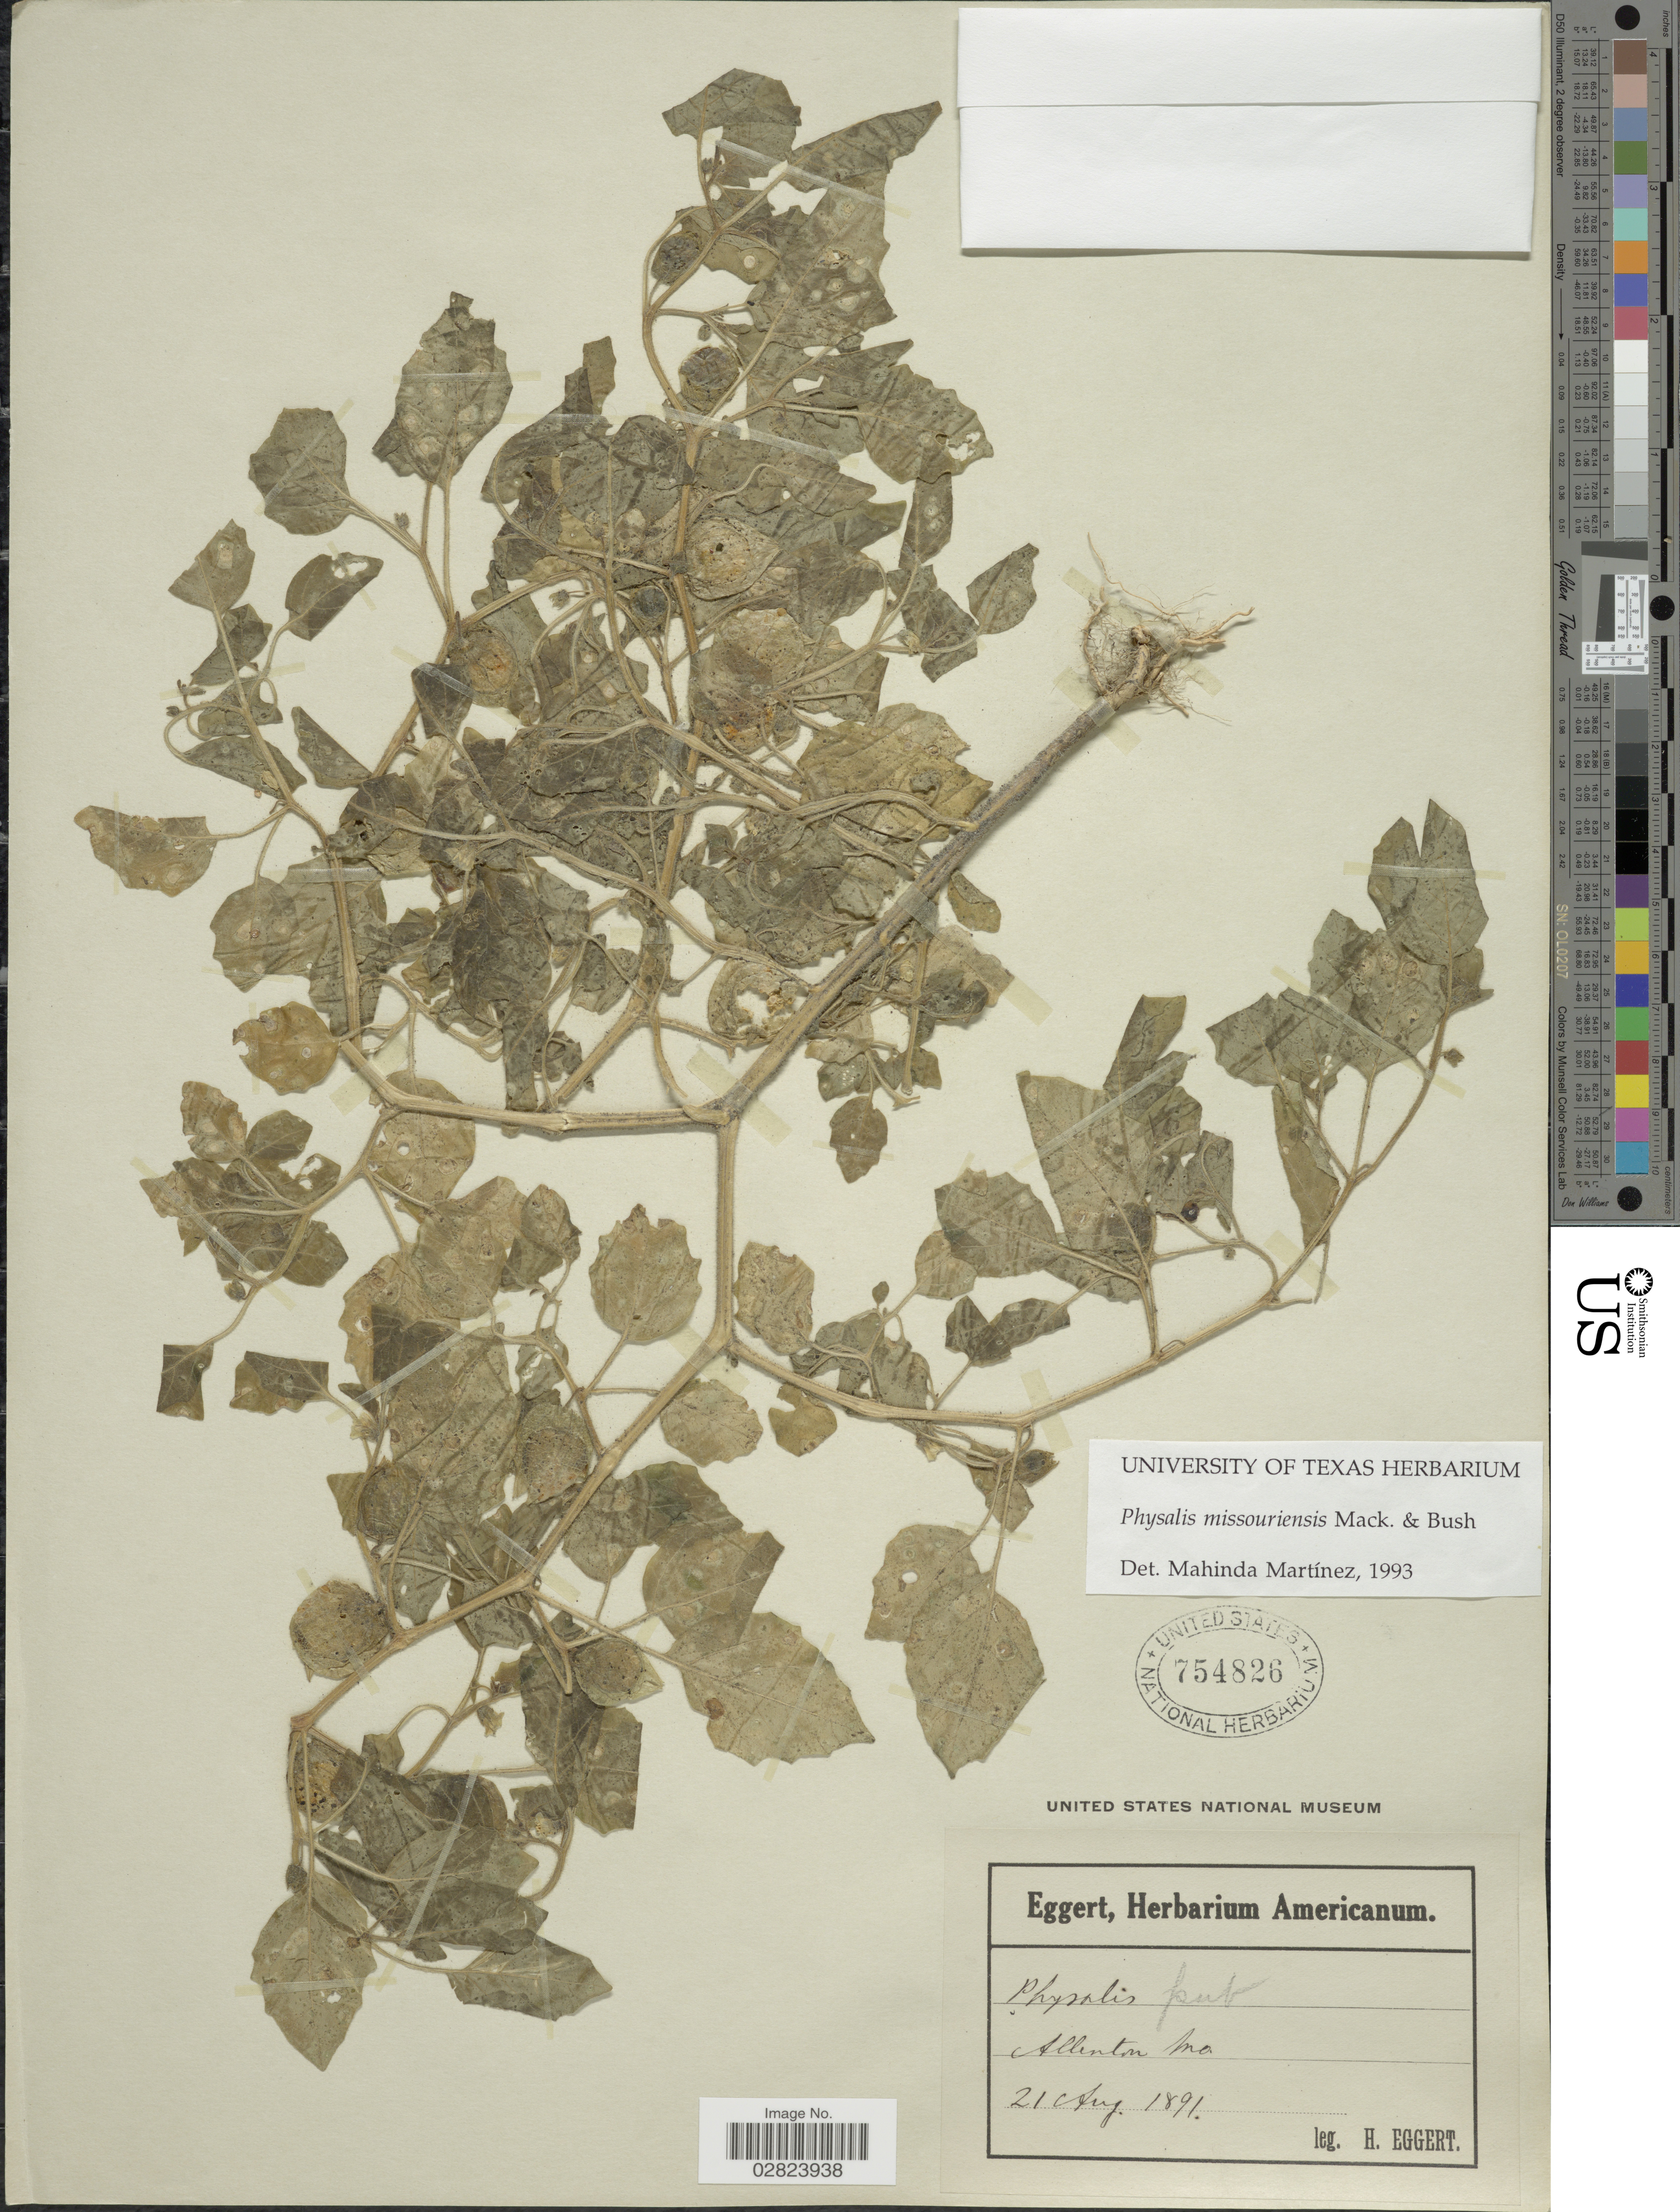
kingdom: Plantae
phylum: Tracheophyta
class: Magnoliopsida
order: Solanales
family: Solanaceae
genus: Physalis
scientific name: Physalis missouriensis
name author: Mack. & Bush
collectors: H. Eggert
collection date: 1891-08-21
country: United States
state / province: Missouri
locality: Allenton.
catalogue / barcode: US 754826